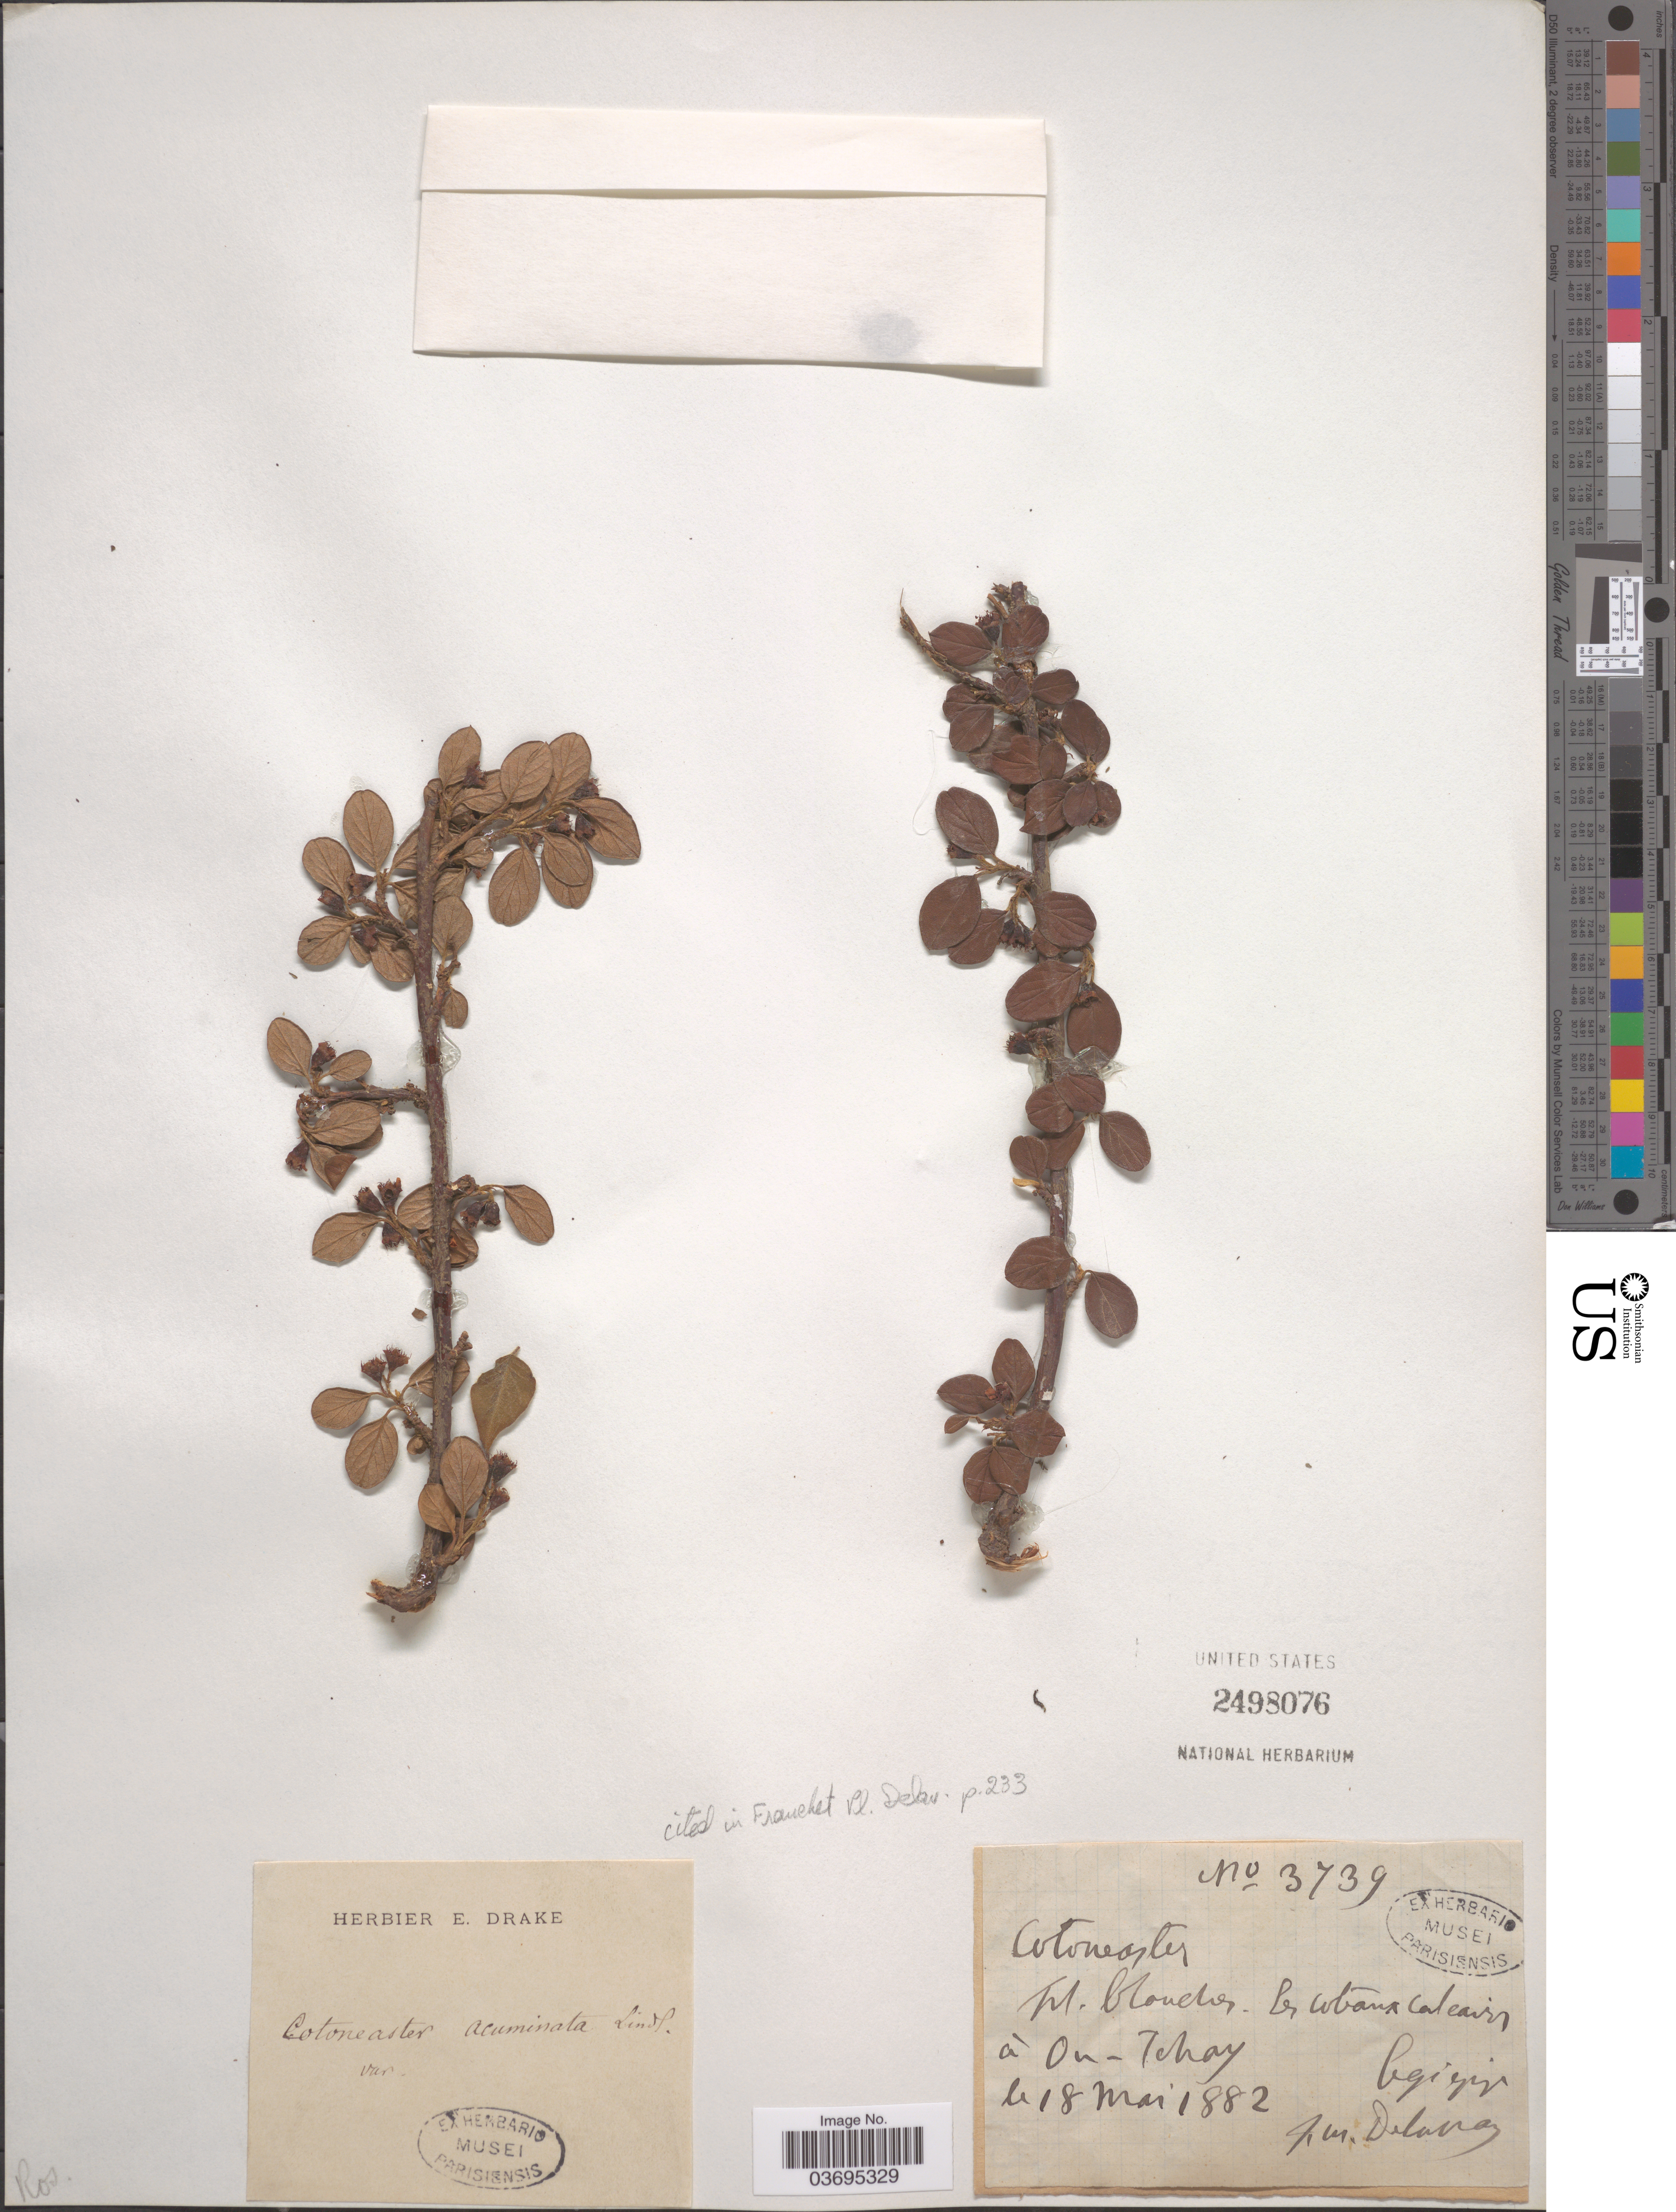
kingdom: Plantae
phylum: Tracheophyta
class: Magnoliopsida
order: Rosales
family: Rosaceae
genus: Cotoneaster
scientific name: Cotoneaster acuminatus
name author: Lindl.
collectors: J. Delavay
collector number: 3739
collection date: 1882-05-18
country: China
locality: Mt. blondes. Gr cobana calearis à Ou-Tchay. [interpreted]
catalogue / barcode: US 2498076